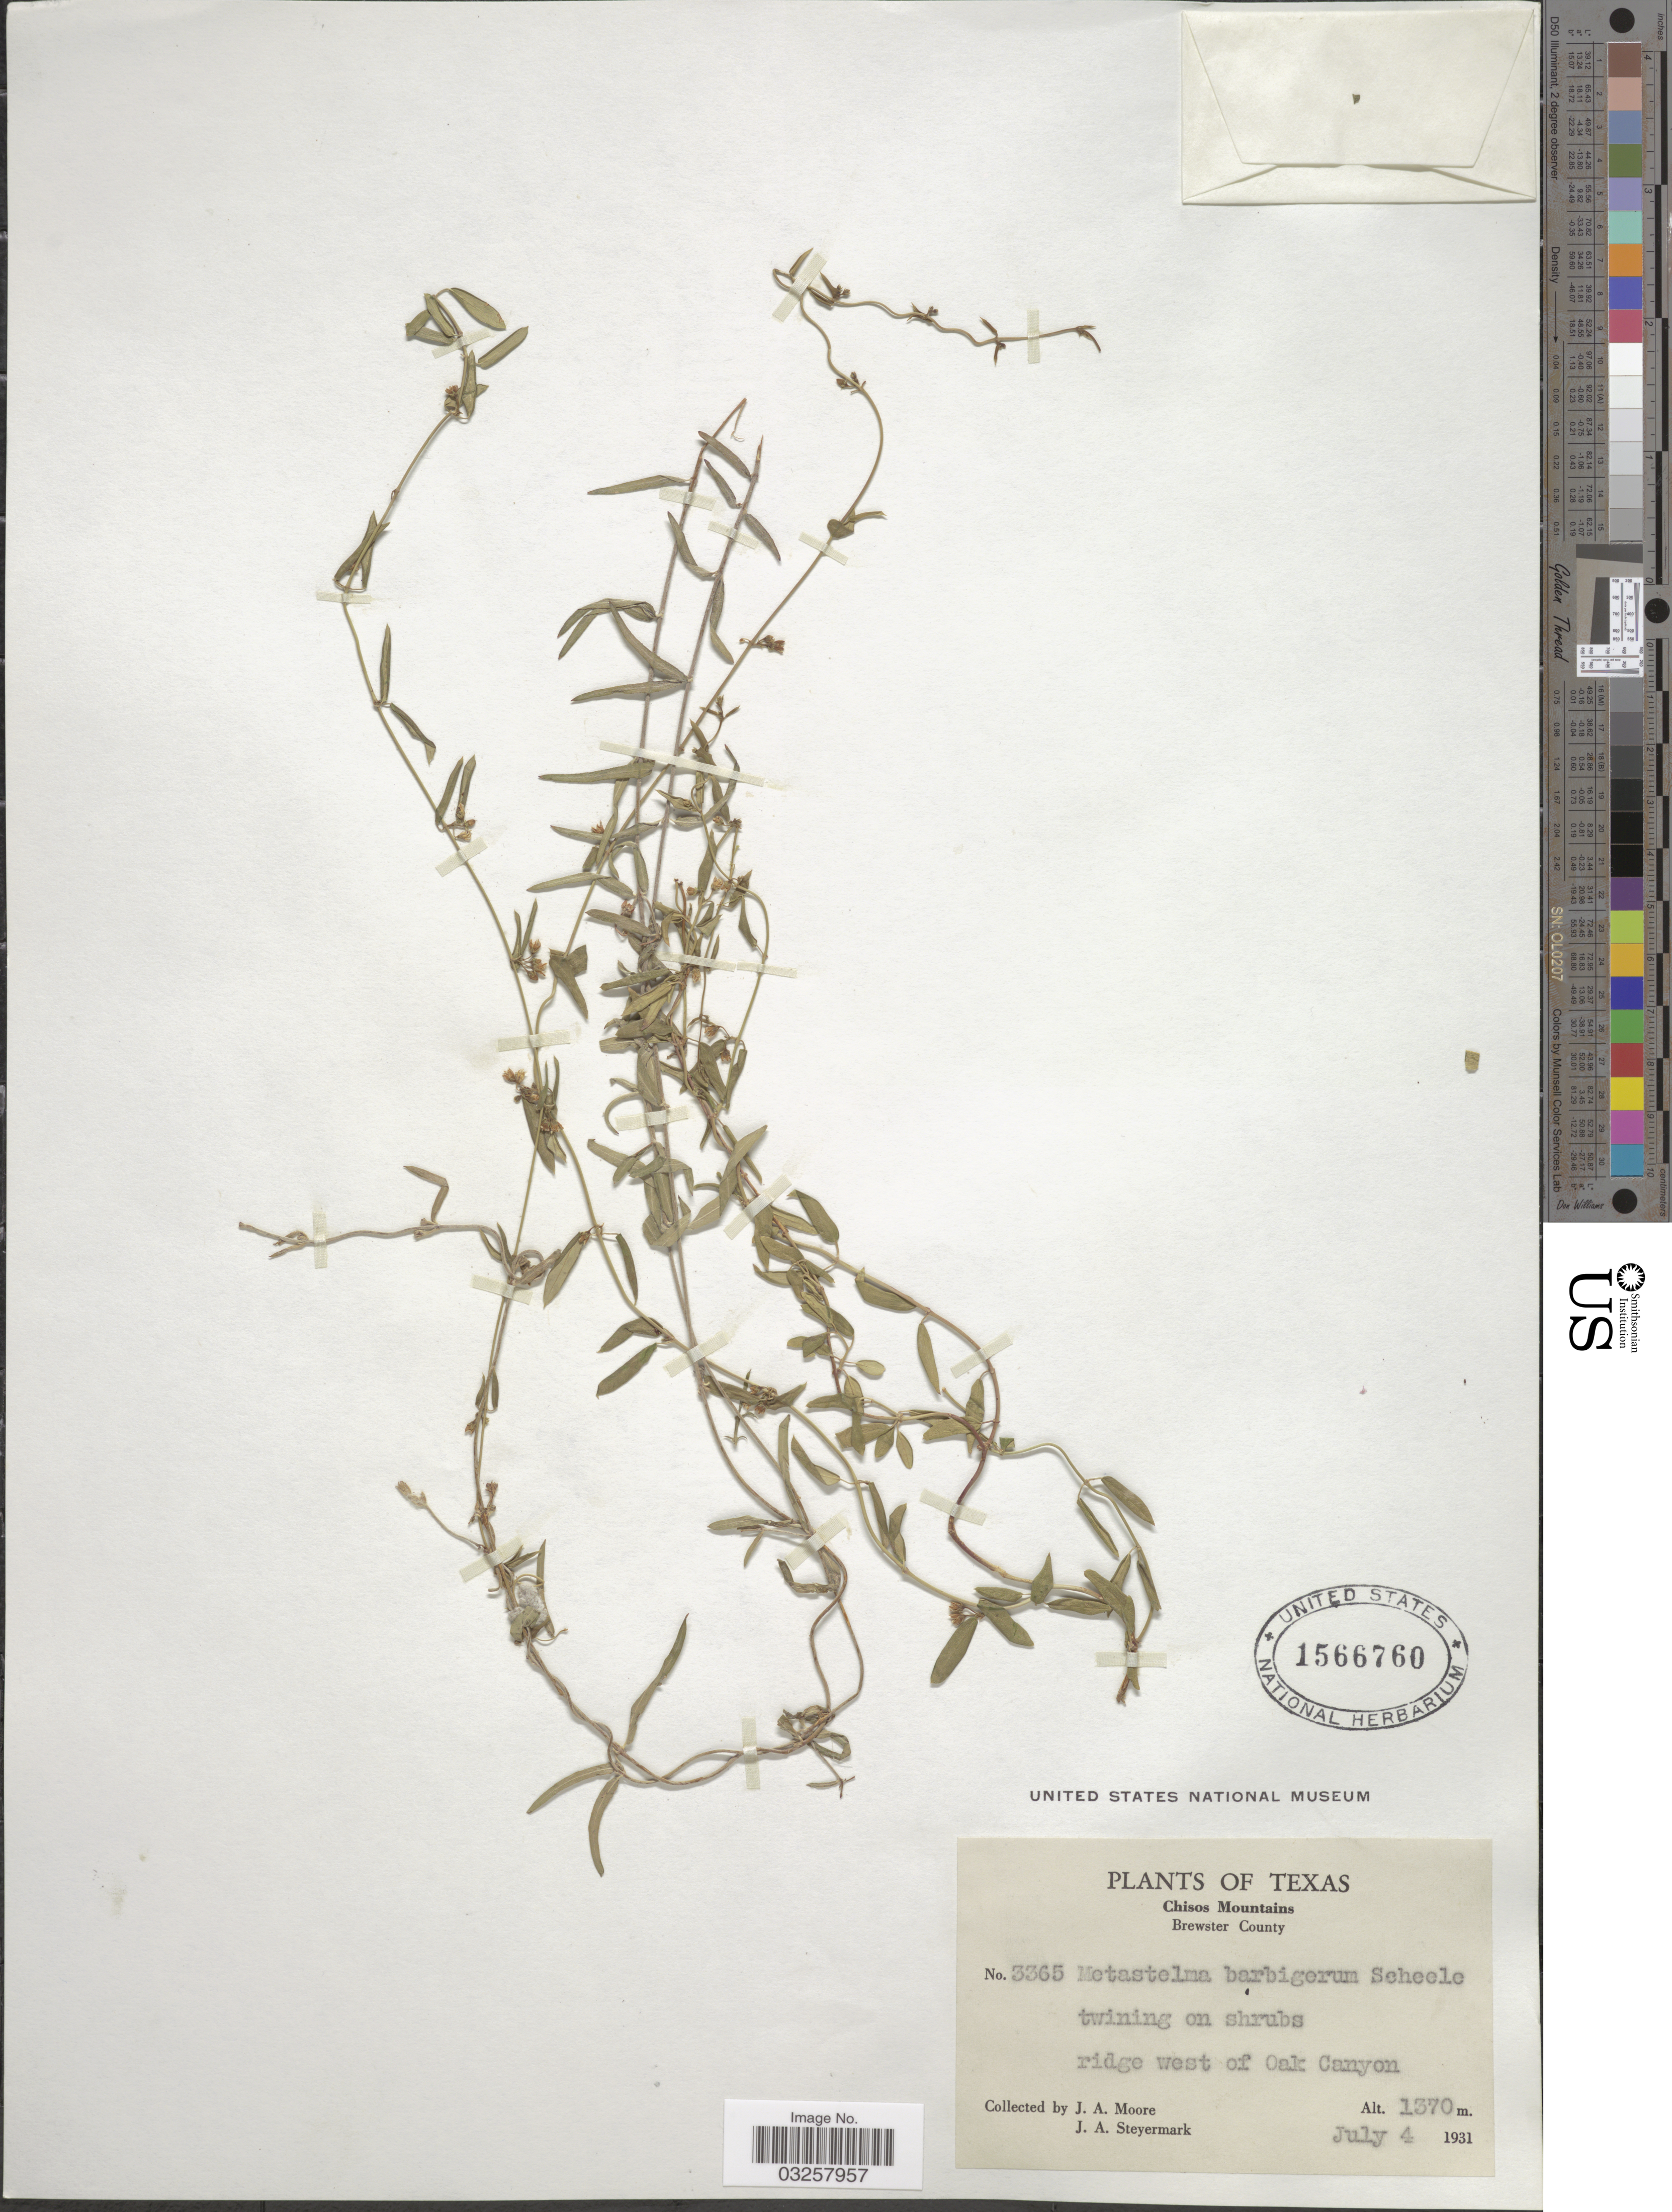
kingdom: Plantae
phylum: Tracheophyta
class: Magnoliopsida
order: Gentianales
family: Apocynaceae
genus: Metastelma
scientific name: Metastelma barbigerum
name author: Scheele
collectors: J. A. Moore & J. Steyermark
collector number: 3365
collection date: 1931-07-04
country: United States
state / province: Texas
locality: Chisos Mountains. Brewster County. Ridge west of Oak Canyon.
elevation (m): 1370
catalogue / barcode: US 1566760